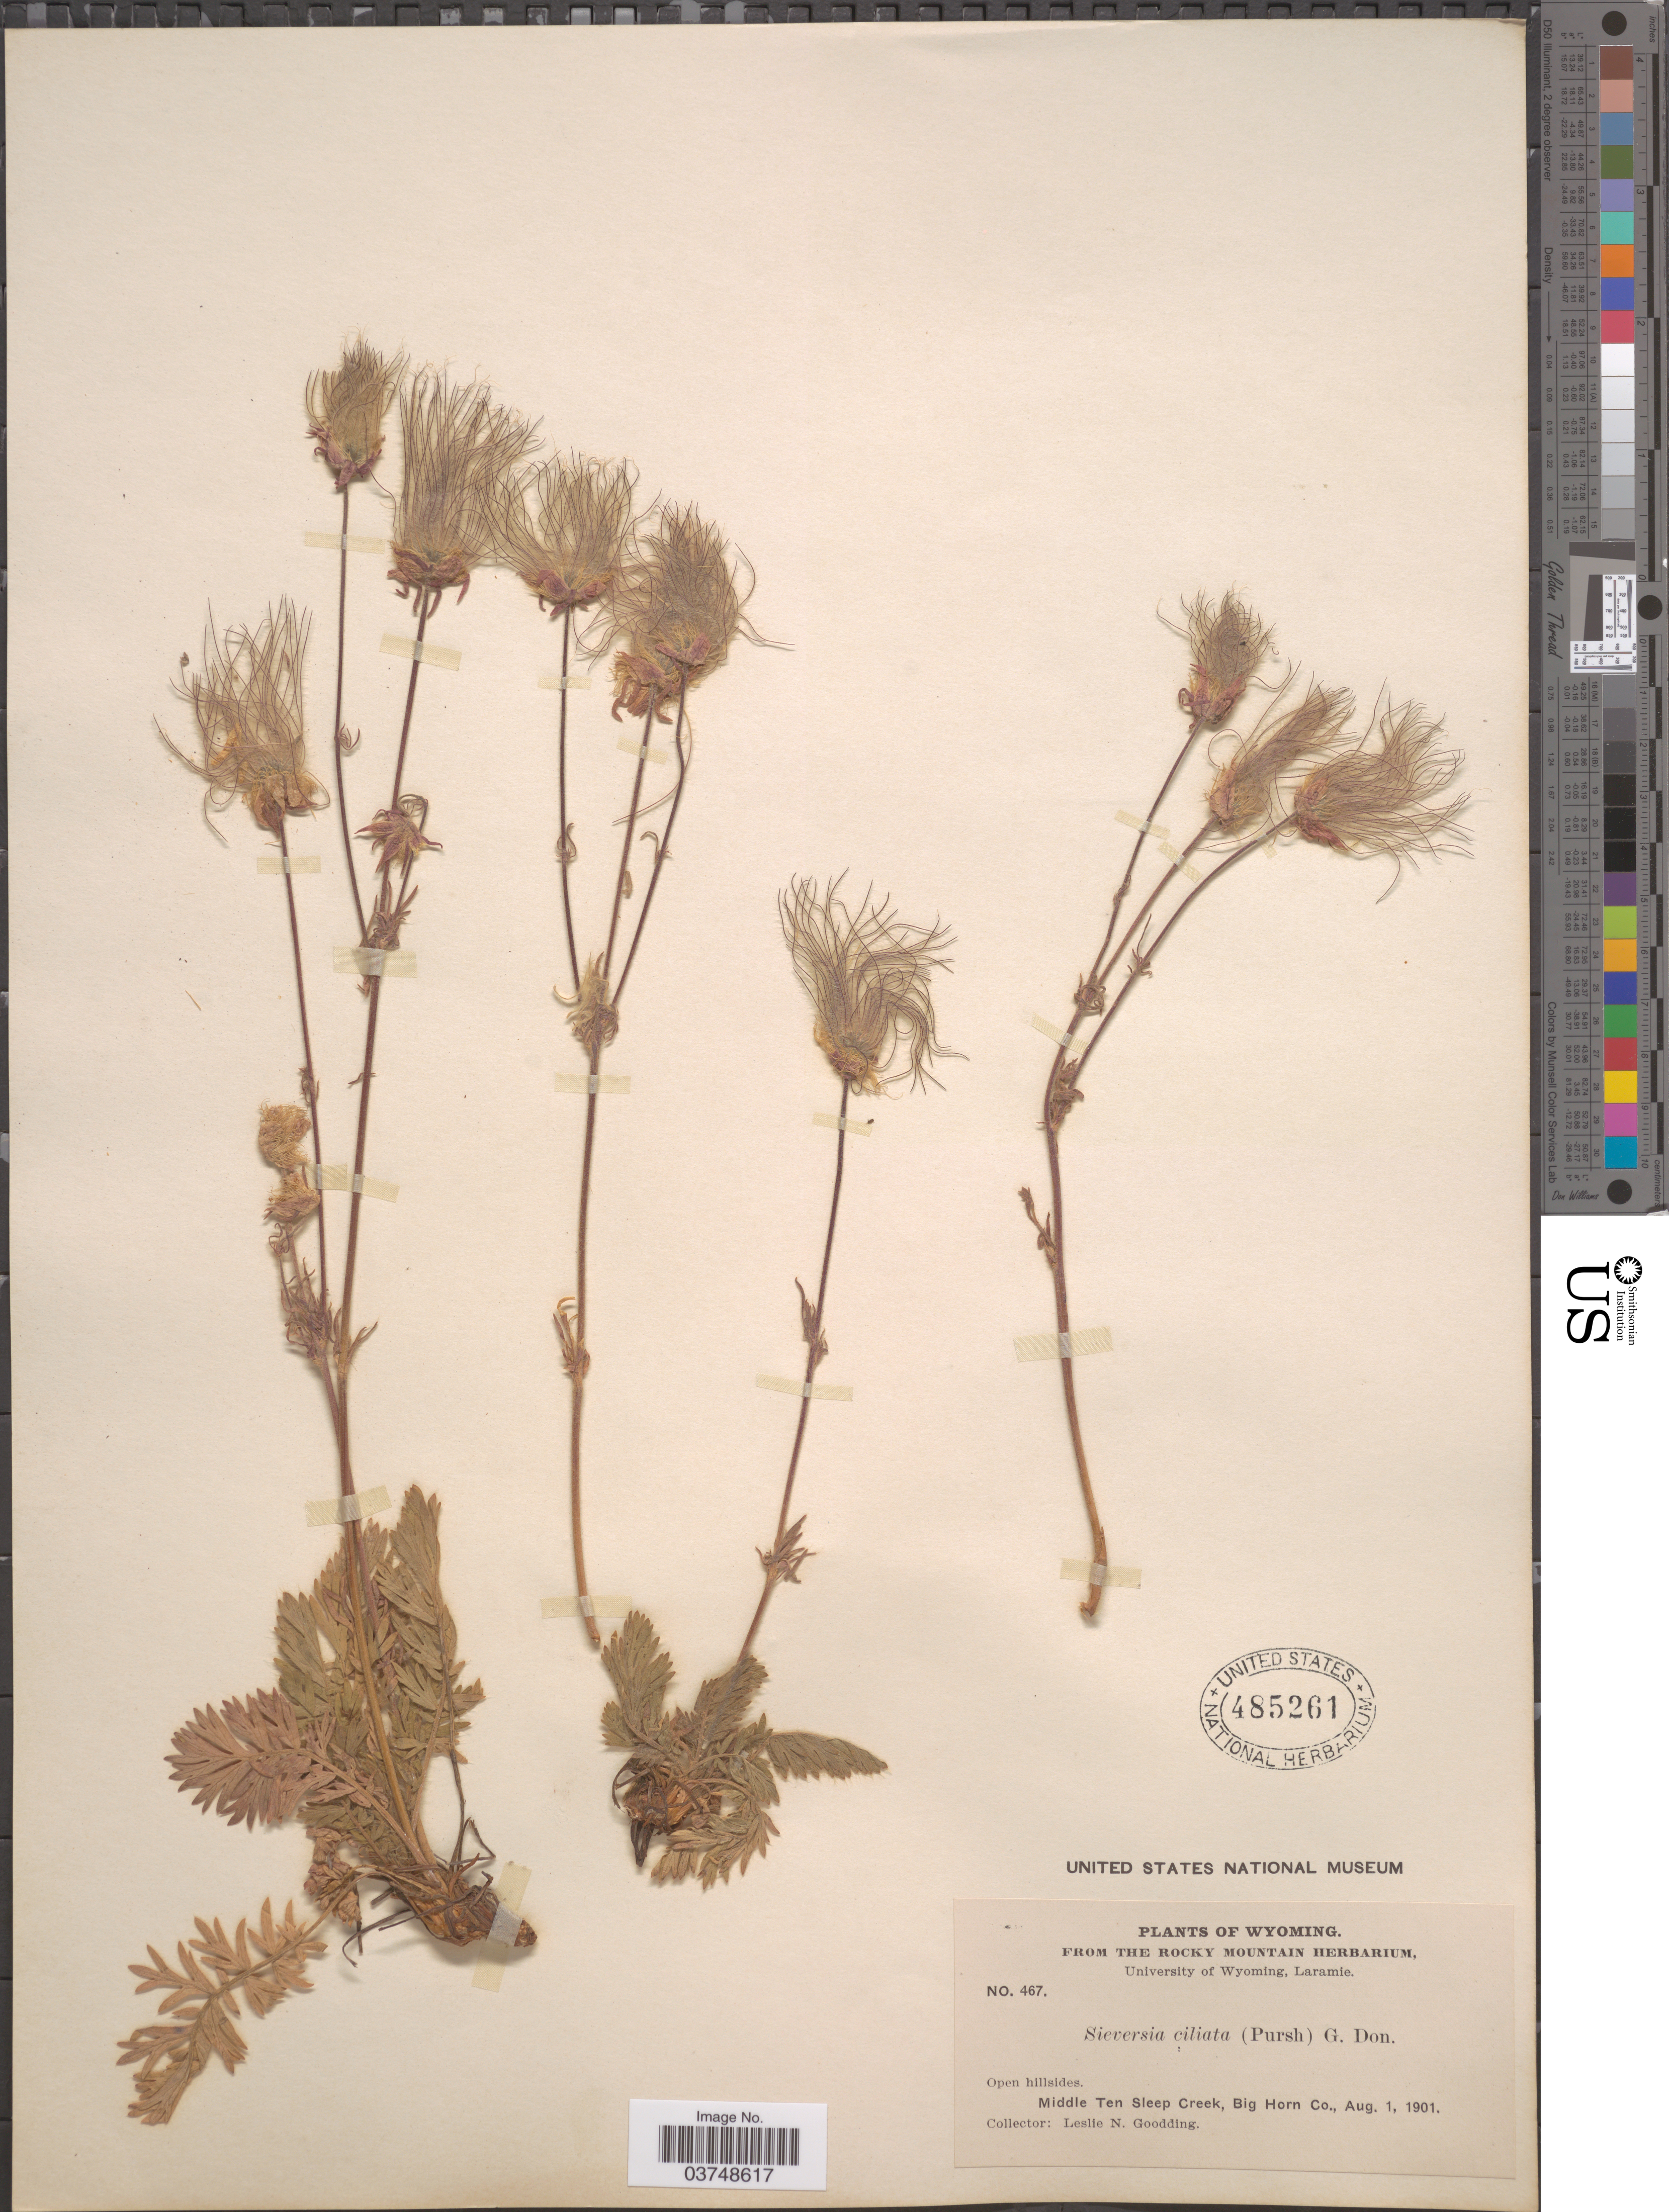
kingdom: Plantae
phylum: Tracheophyta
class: Magnoliopsida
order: Rosales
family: Rosaceae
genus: Geum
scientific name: Geum triflorum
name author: Pursh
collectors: L. N. Goodding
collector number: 467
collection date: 1901-08-01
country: United States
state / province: Wyoming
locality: Midde Ten Sleep Creek, Big Horn Co.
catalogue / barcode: US 485261